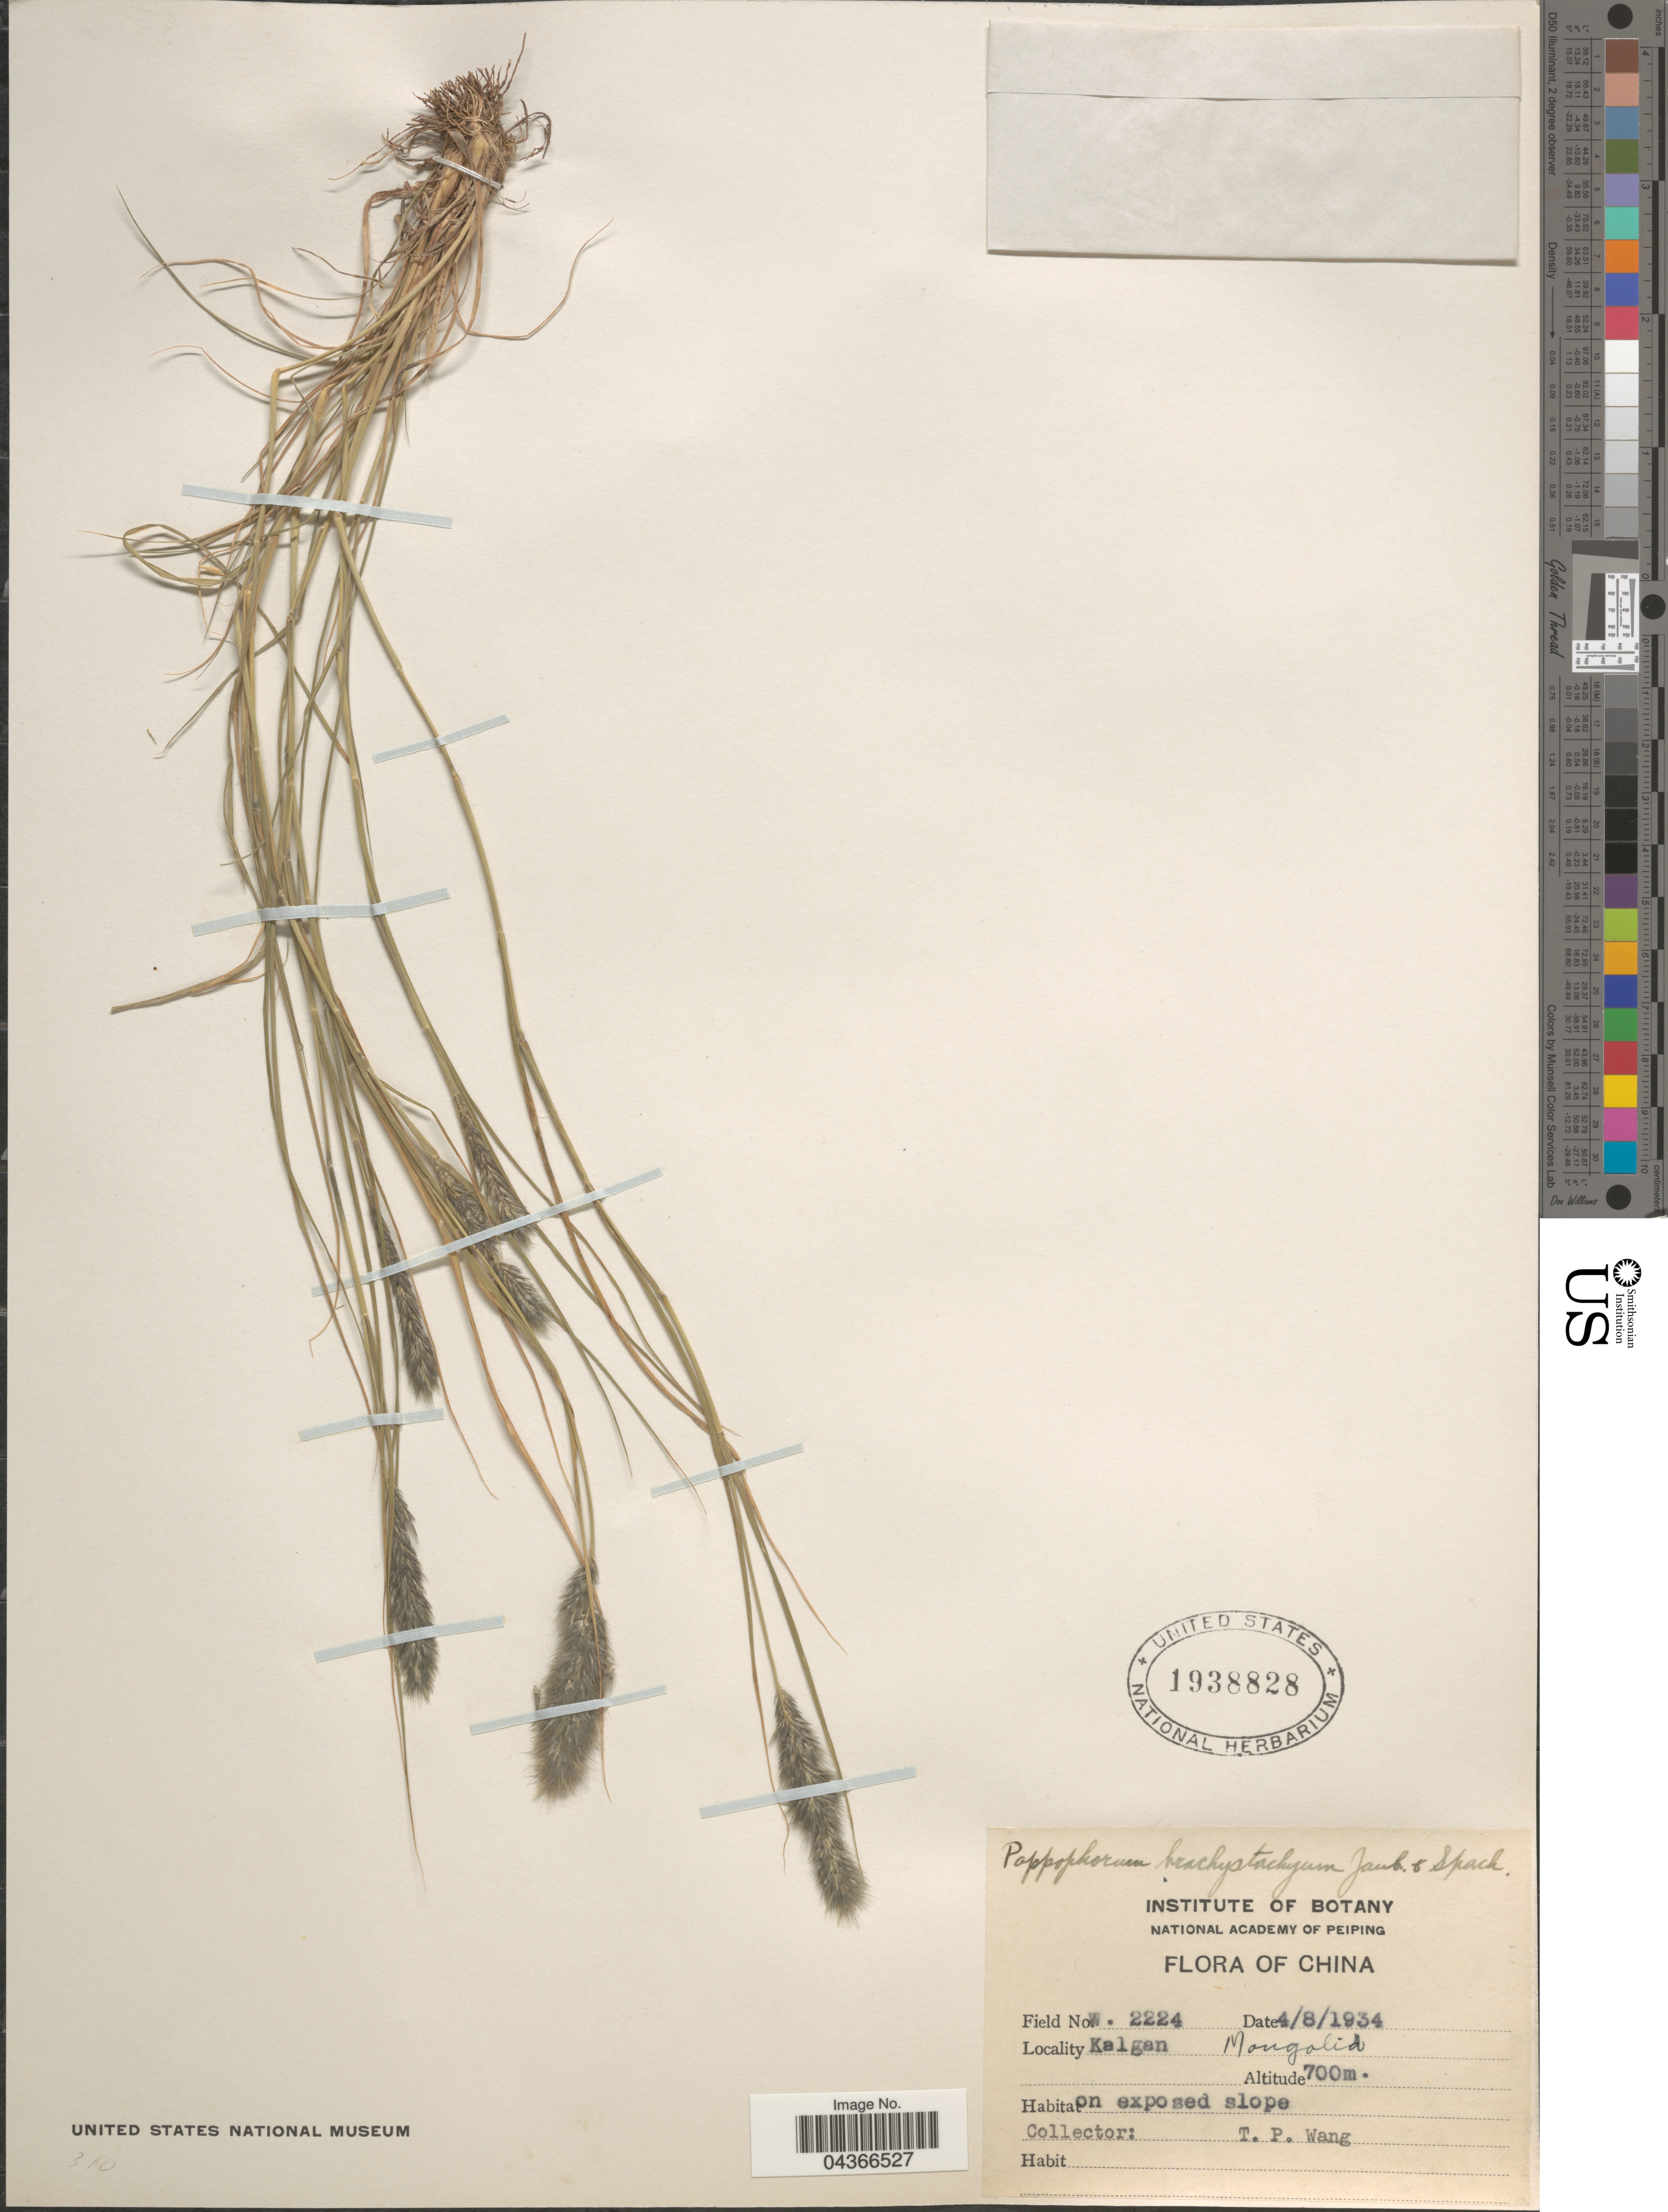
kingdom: Plantae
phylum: Tracheophyta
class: Liliopsida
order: Poales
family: Poaceae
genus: Enneapogon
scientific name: Enneapogon desvauxii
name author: P. Beauv.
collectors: T. Wang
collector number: W.2224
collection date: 1934-08-04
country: China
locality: Kalgan Mongolia.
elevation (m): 700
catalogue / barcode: US 1938828